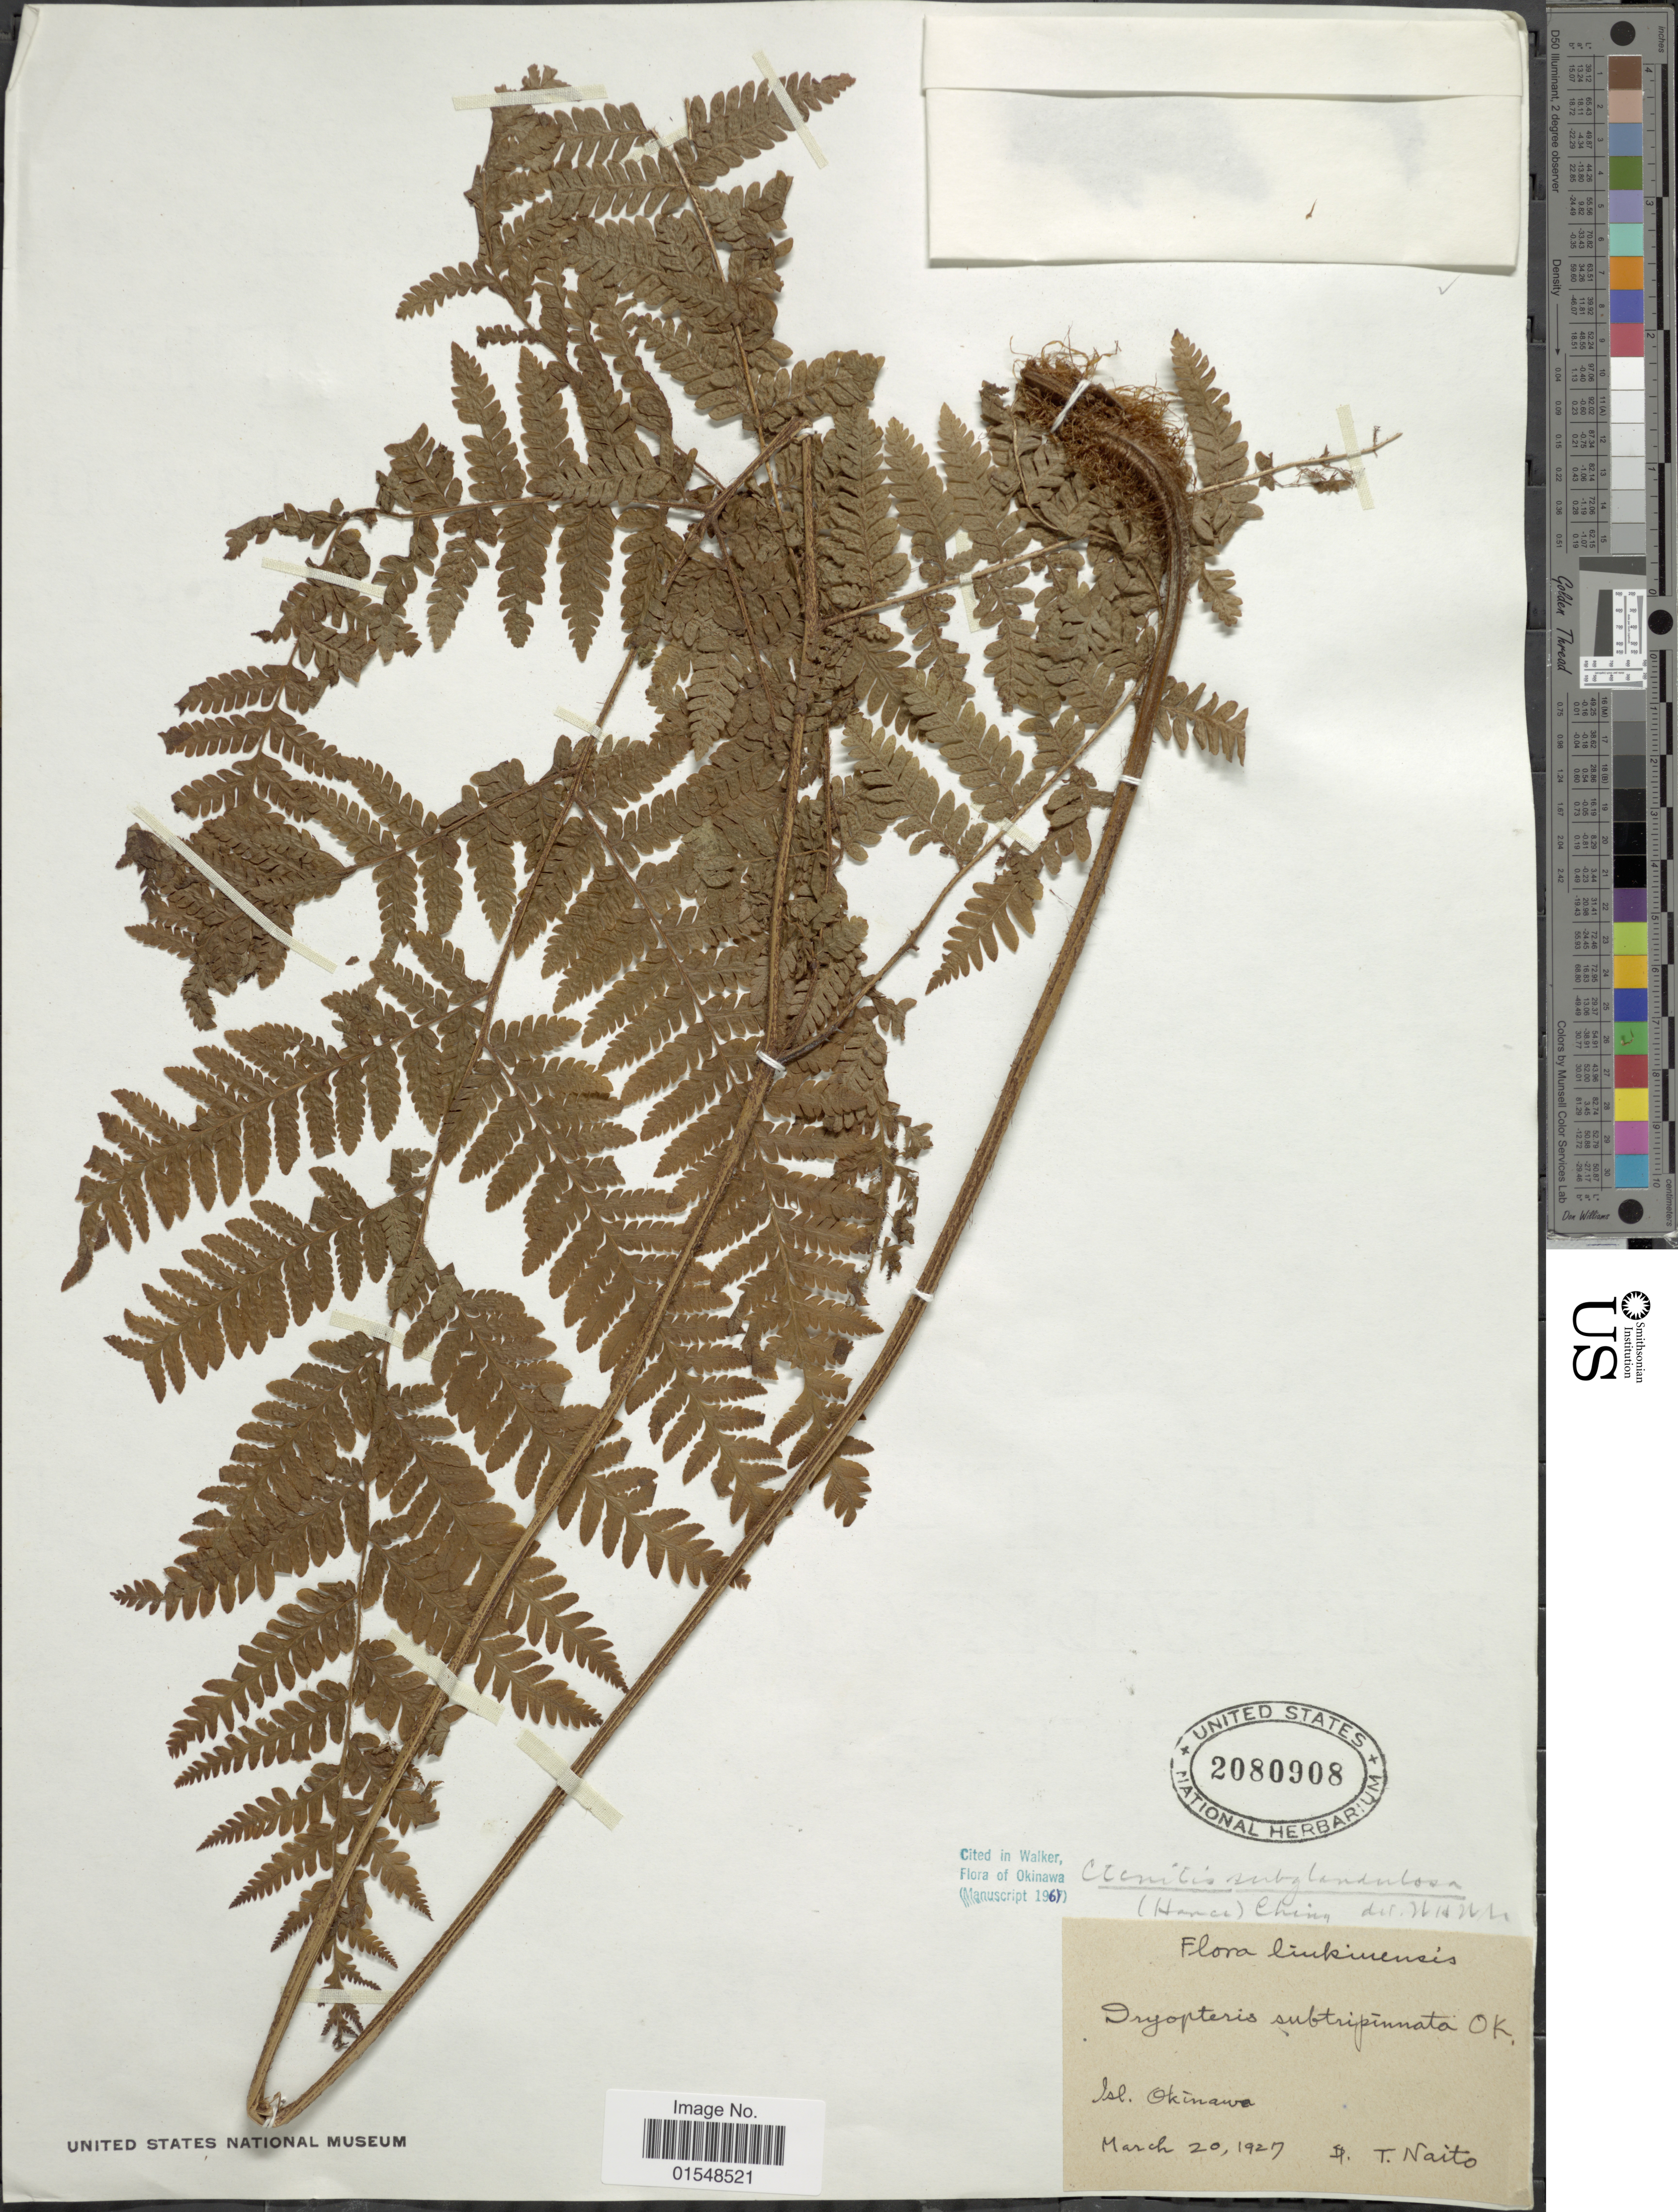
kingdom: Plantae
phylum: Tracheophyta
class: Polypodiopsida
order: Polypodiales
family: Dryopteridaceae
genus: Ctenitis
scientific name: Ctenitis subglandulosa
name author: (Hance) Ching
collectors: T. Naito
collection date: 1927-03-20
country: Japan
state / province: Okinawa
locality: Liukiuenis, Isl. Okinawa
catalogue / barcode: US 2080908